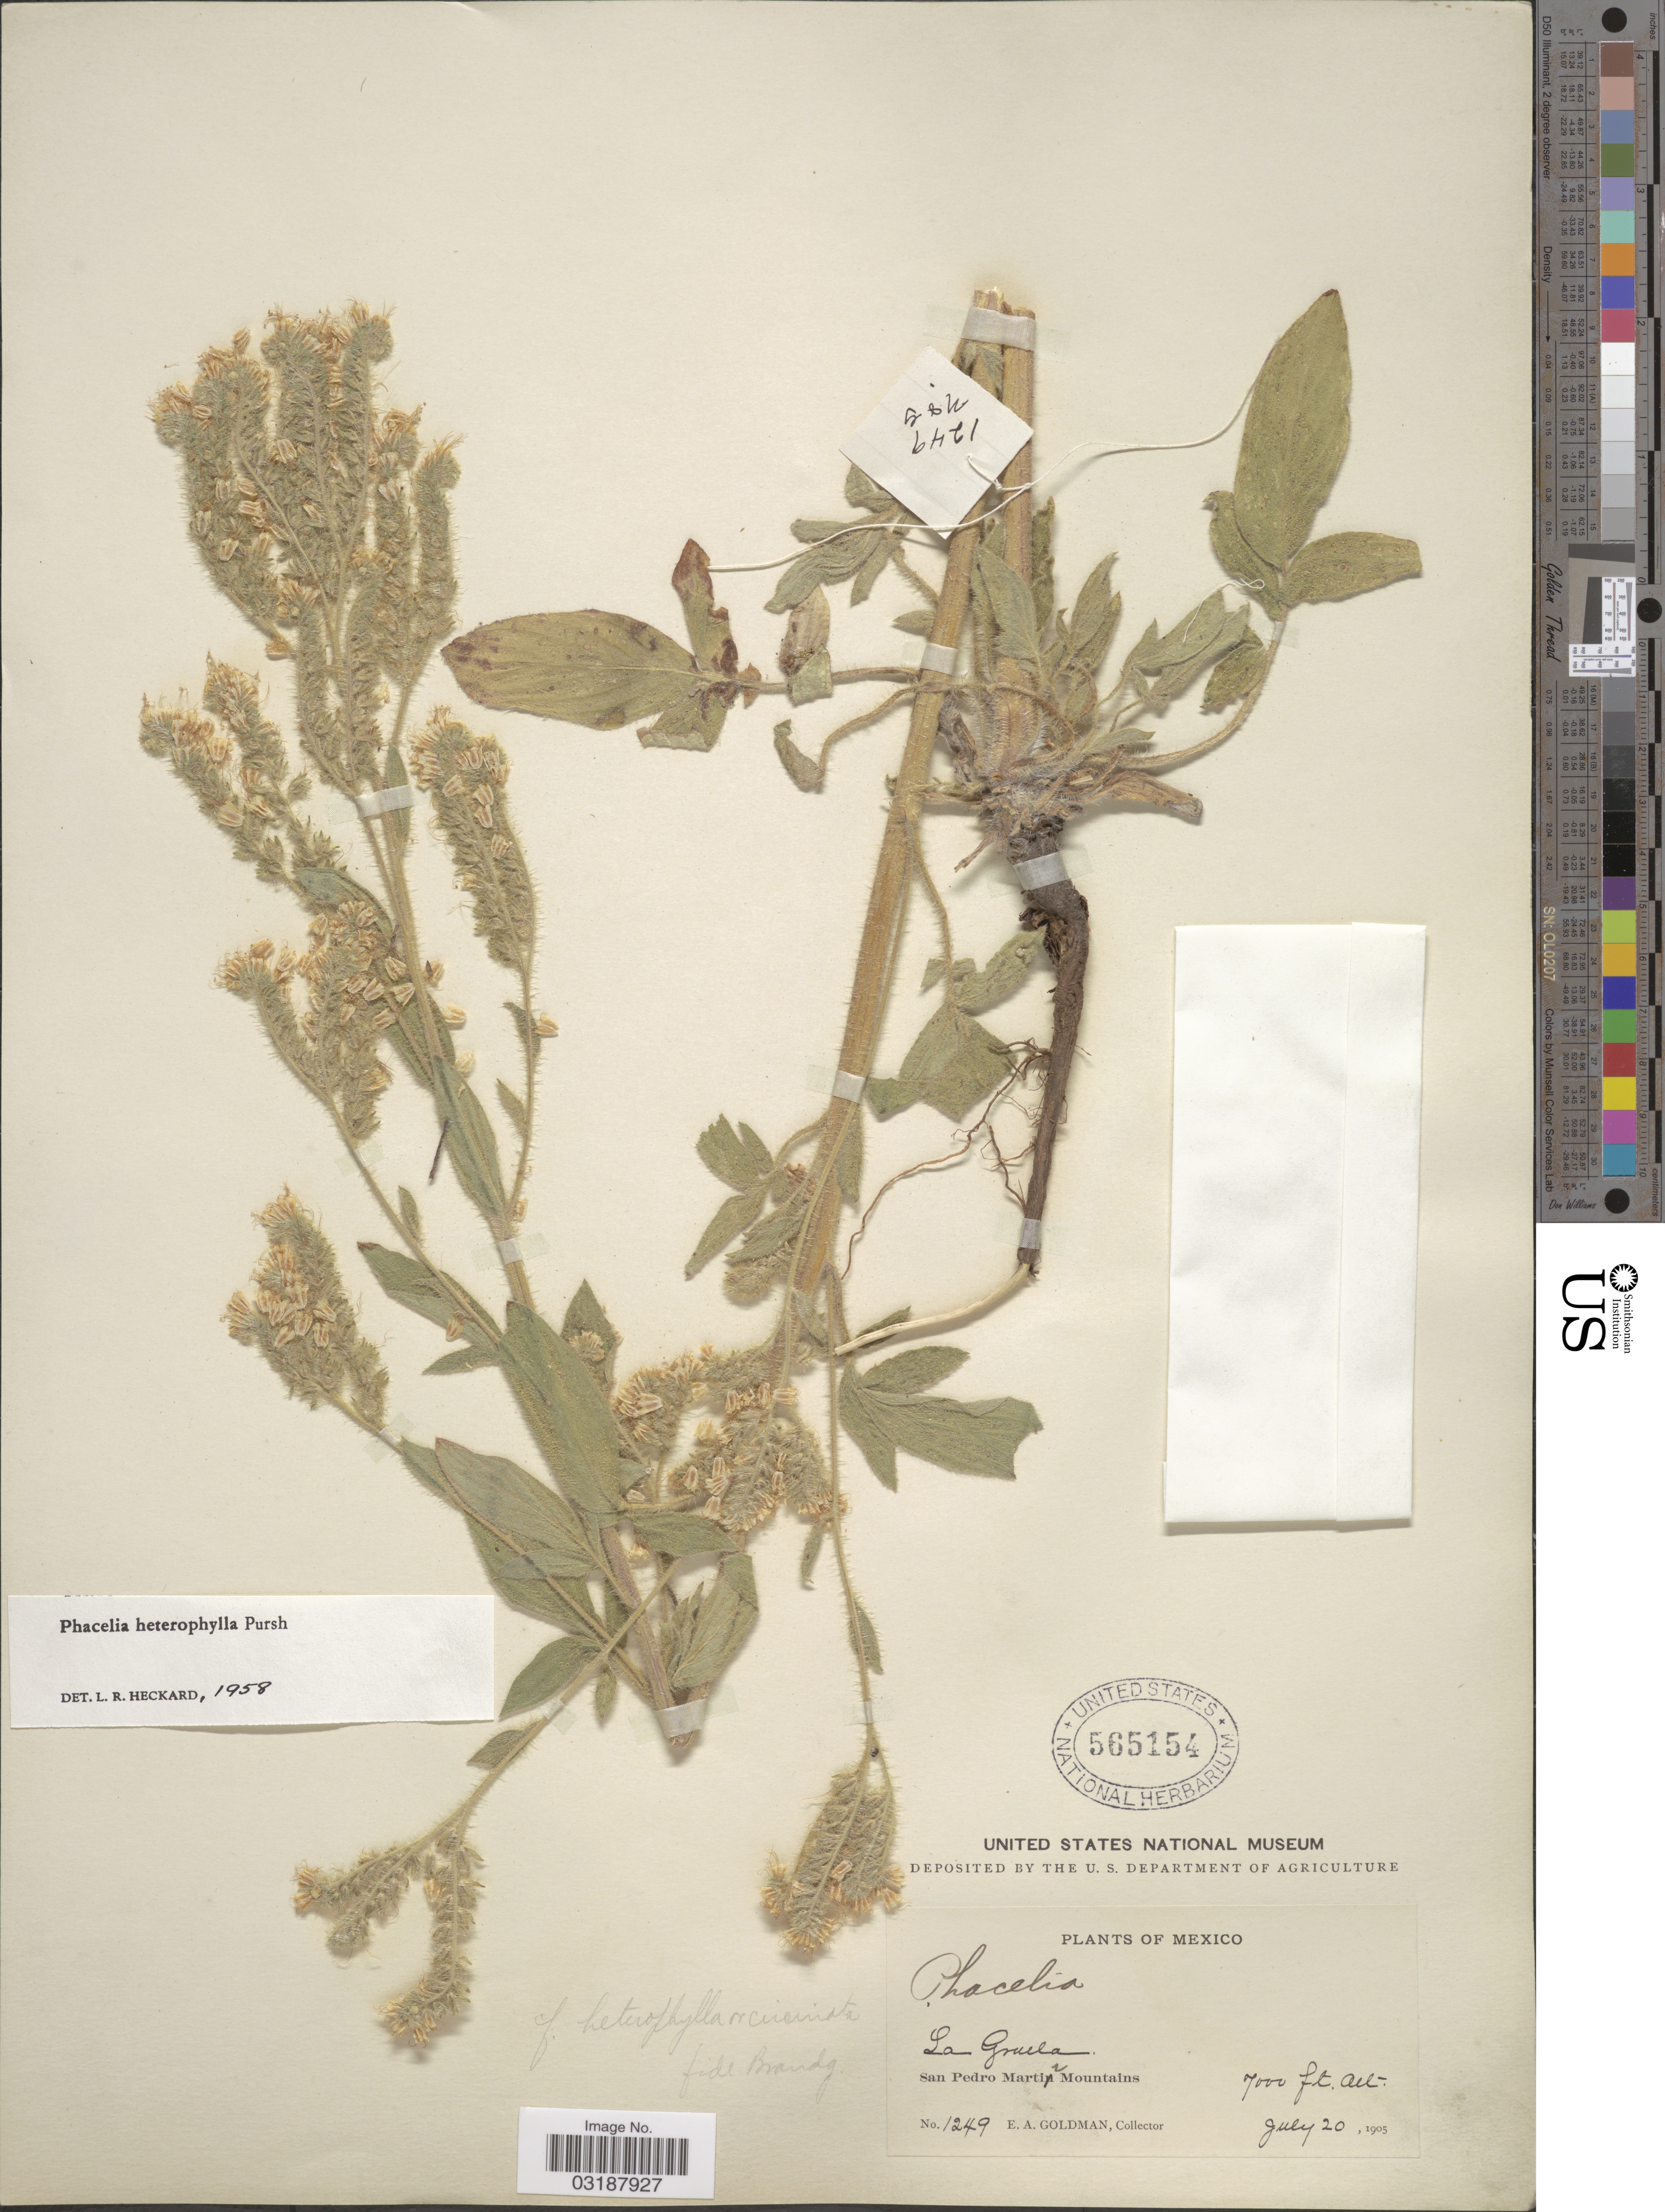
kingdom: Plantae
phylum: Tracheophyta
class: Magnoliopsida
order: Boraginales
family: Hydrophyllaceae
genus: Phacelia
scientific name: Phacelia heterophylla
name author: Pursh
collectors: E. A. Goldman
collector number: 1249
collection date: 1905-07-20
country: Mexico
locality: La Grulla, San Pedro Martir Mountains.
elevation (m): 2134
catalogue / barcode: US 565154